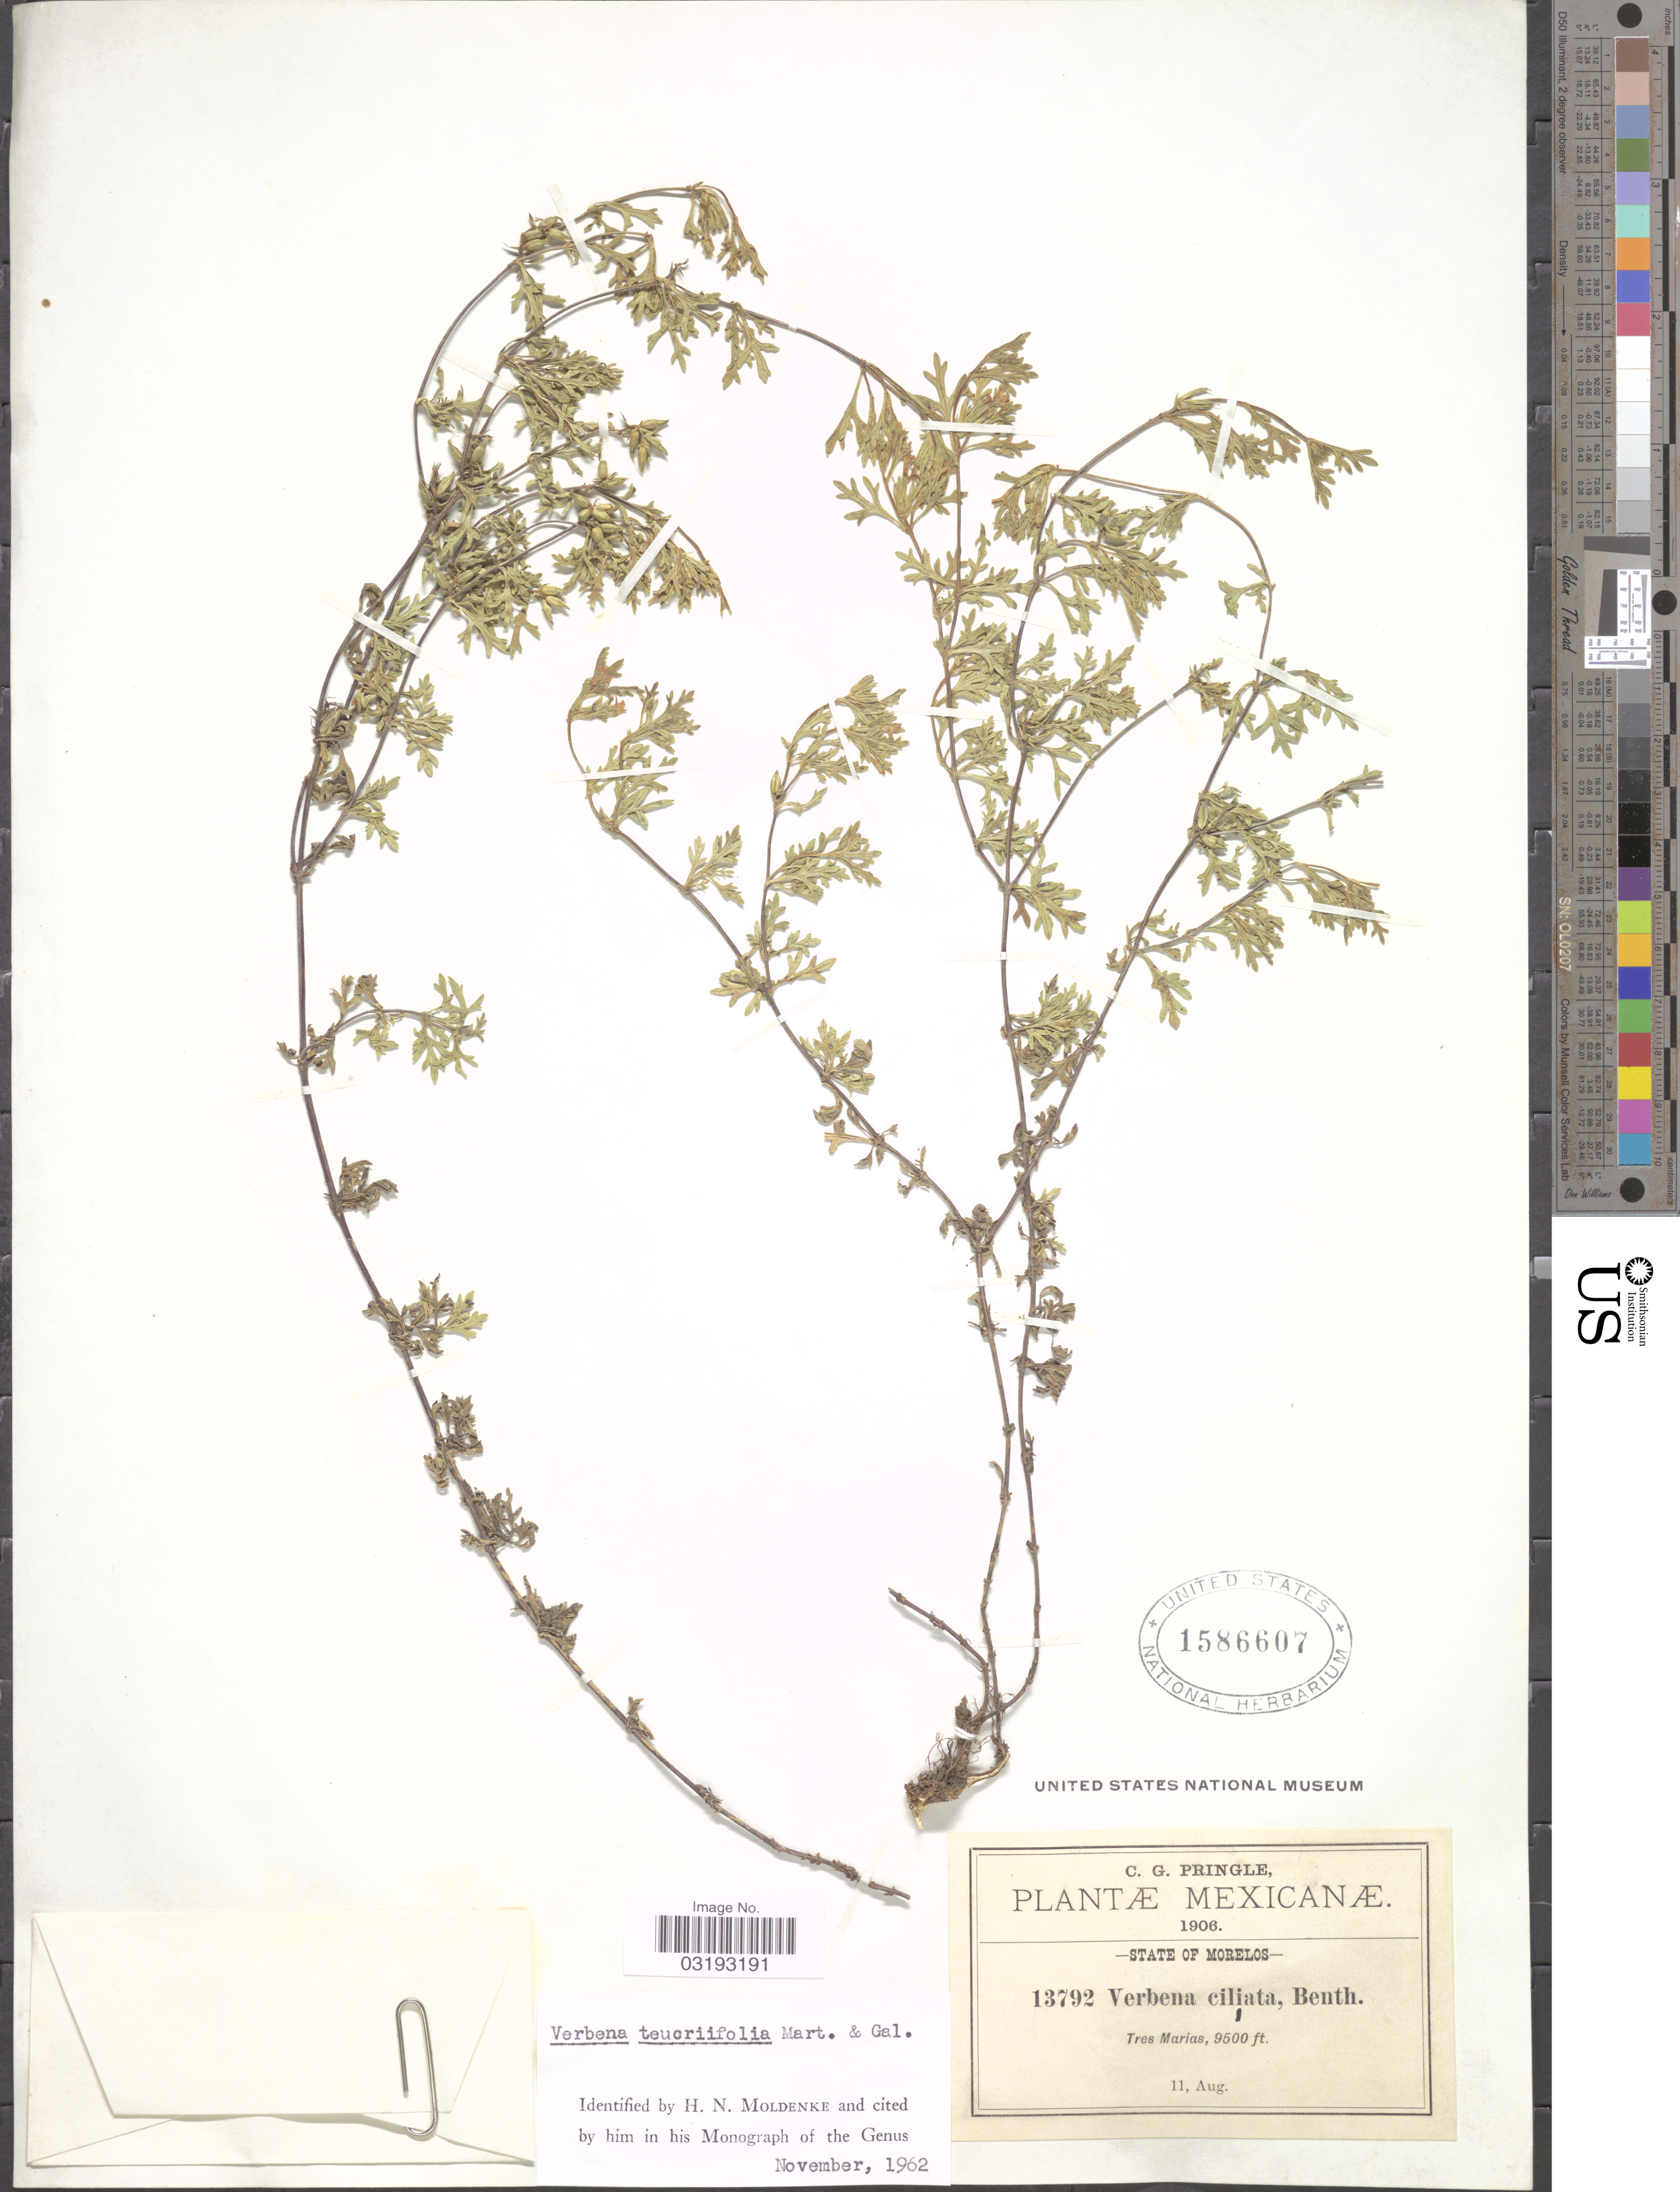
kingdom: Plantae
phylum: Tracheophyta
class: Magnoliopsida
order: Lamiales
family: Verbenaceae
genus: Verbena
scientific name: Verbena teucriifolia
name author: M. Martens & Galeotti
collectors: C. G. Pringle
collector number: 13792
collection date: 1906-08-11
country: Mexico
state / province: Morelos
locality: Tres Marias.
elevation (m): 2896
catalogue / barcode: US 1586607